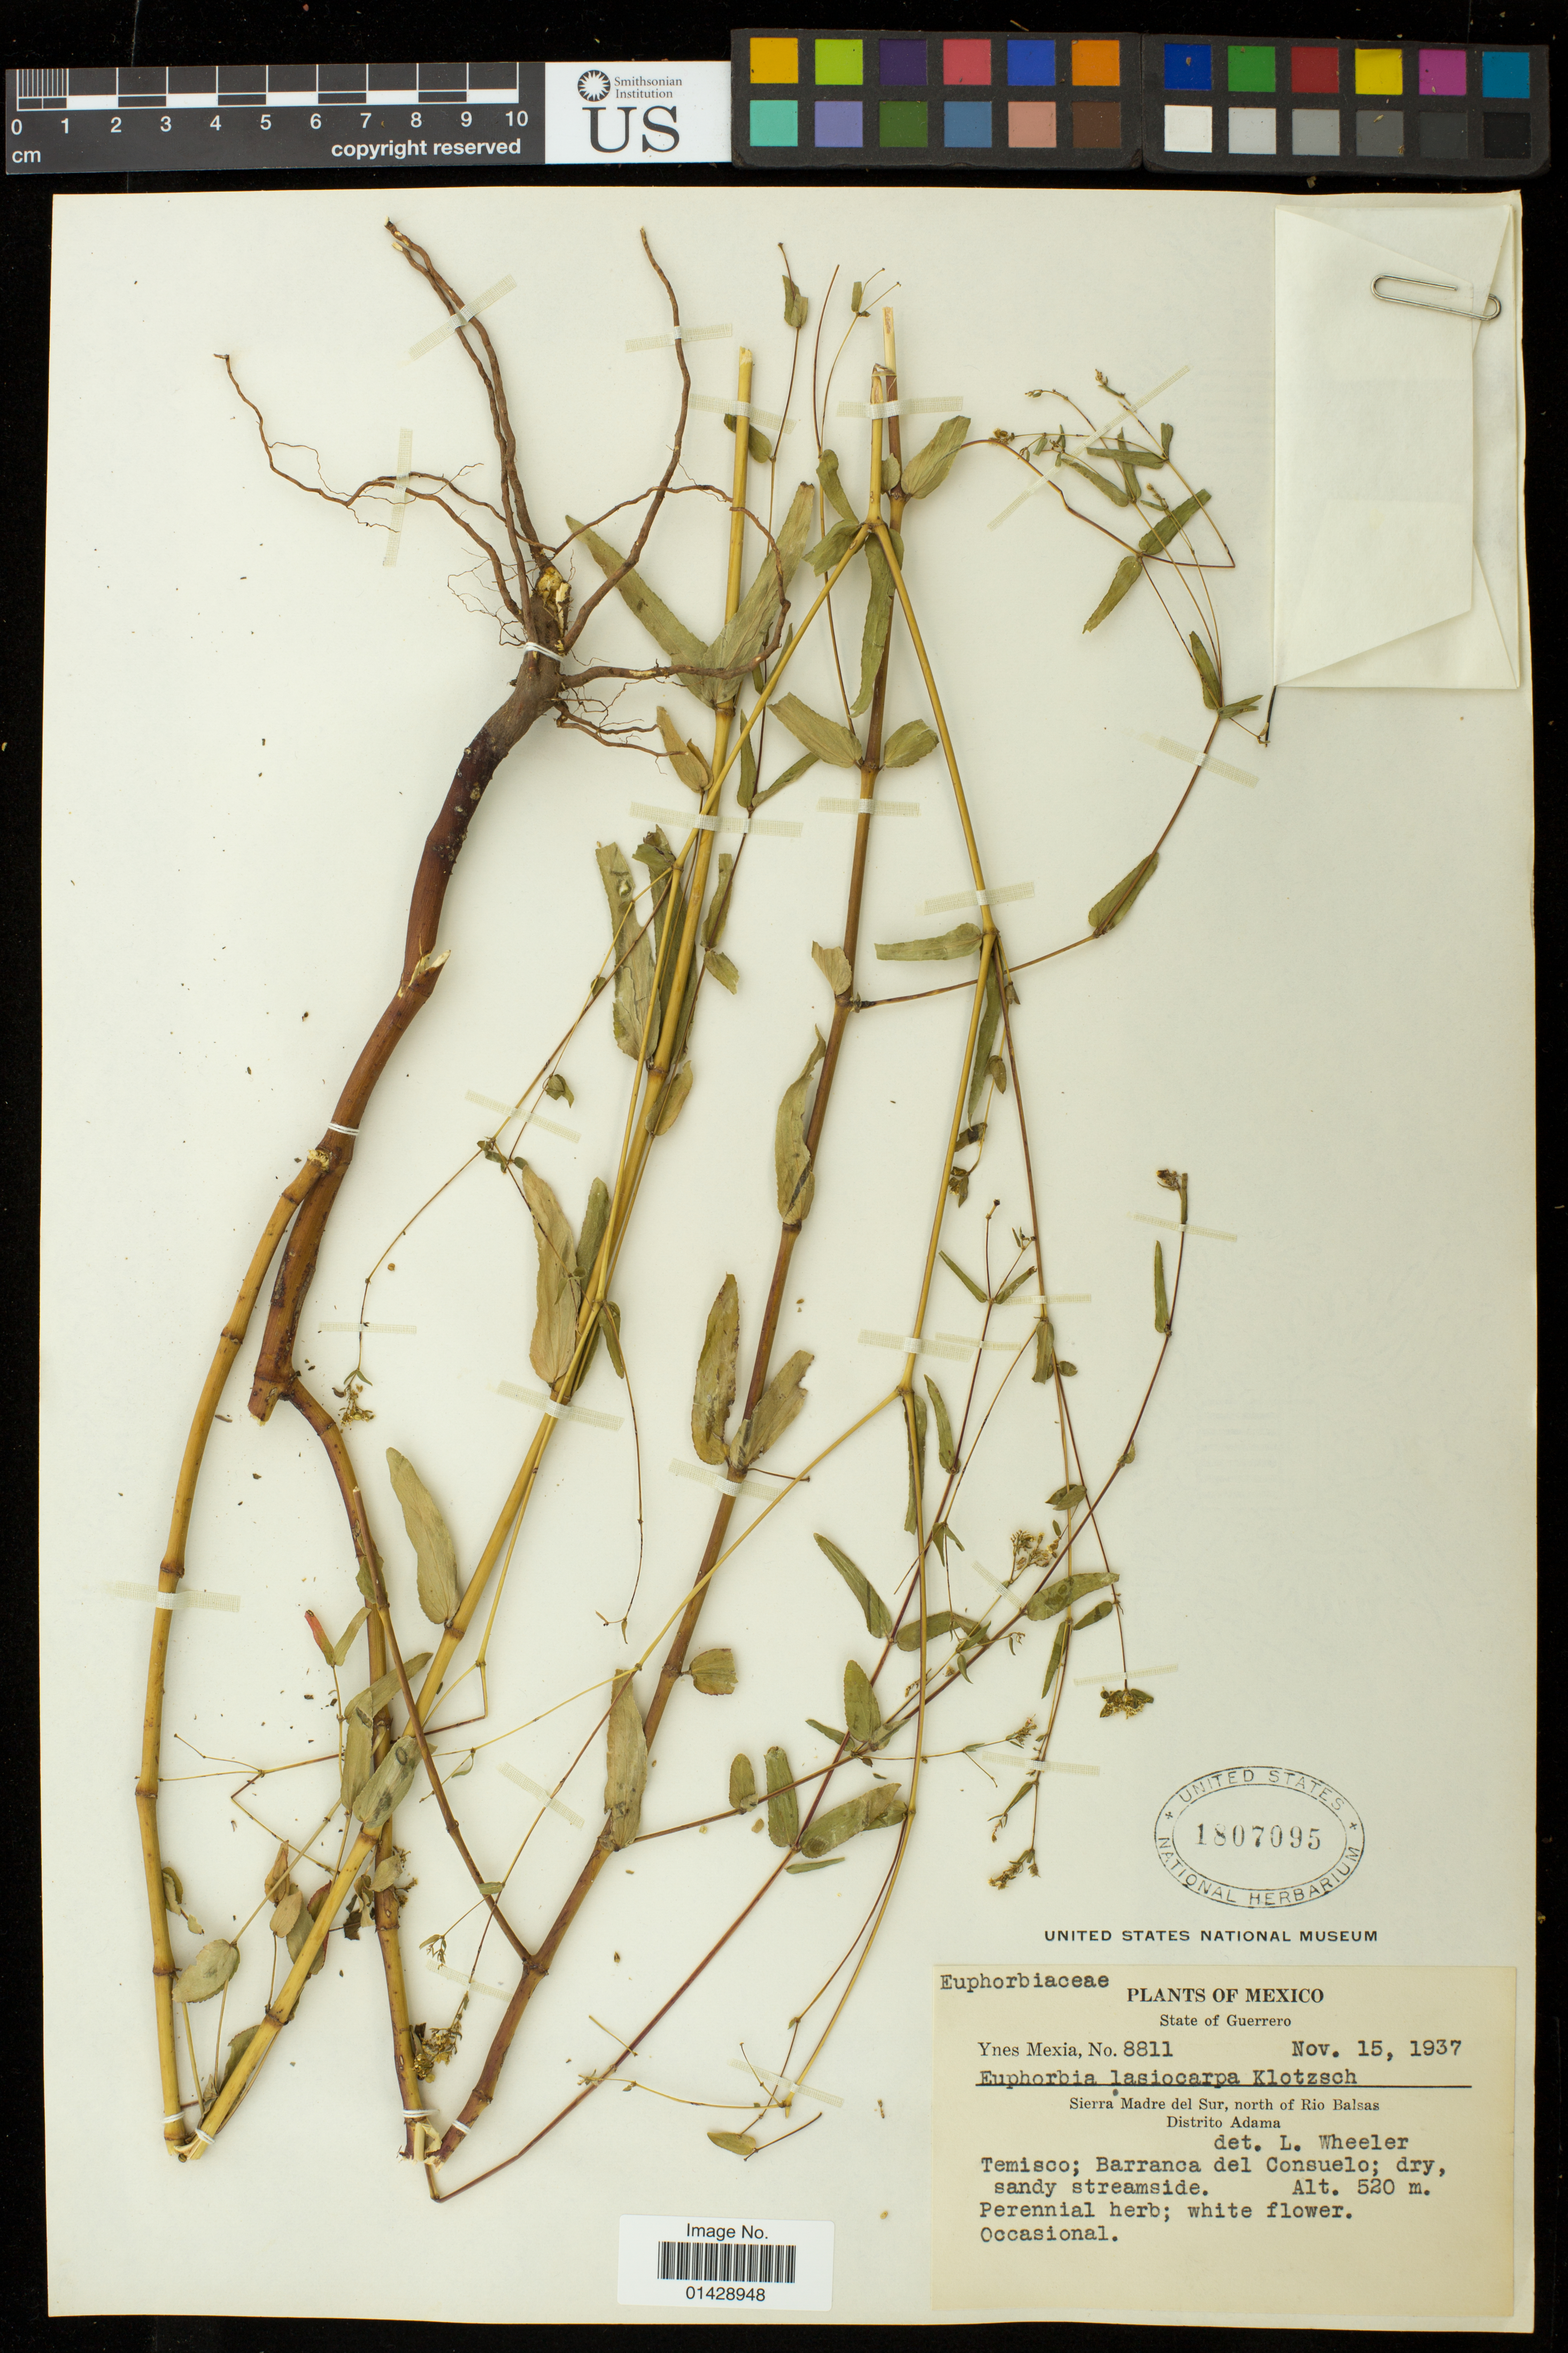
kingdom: Plantae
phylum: Tracheophyta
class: Magnoliopsida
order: Malpighiales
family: Euphorbiaceae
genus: Euphorbia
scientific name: Euphorbia hyssopifolia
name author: L.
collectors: Y. Mexia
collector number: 8811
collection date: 1937-11-15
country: Mexico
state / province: Guerrero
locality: Sierra Madre del Sur, north of Rio Balsas, Distrito Adama, Temisco, Barranca del Consuelo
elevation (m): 520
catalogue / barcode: US 1807095